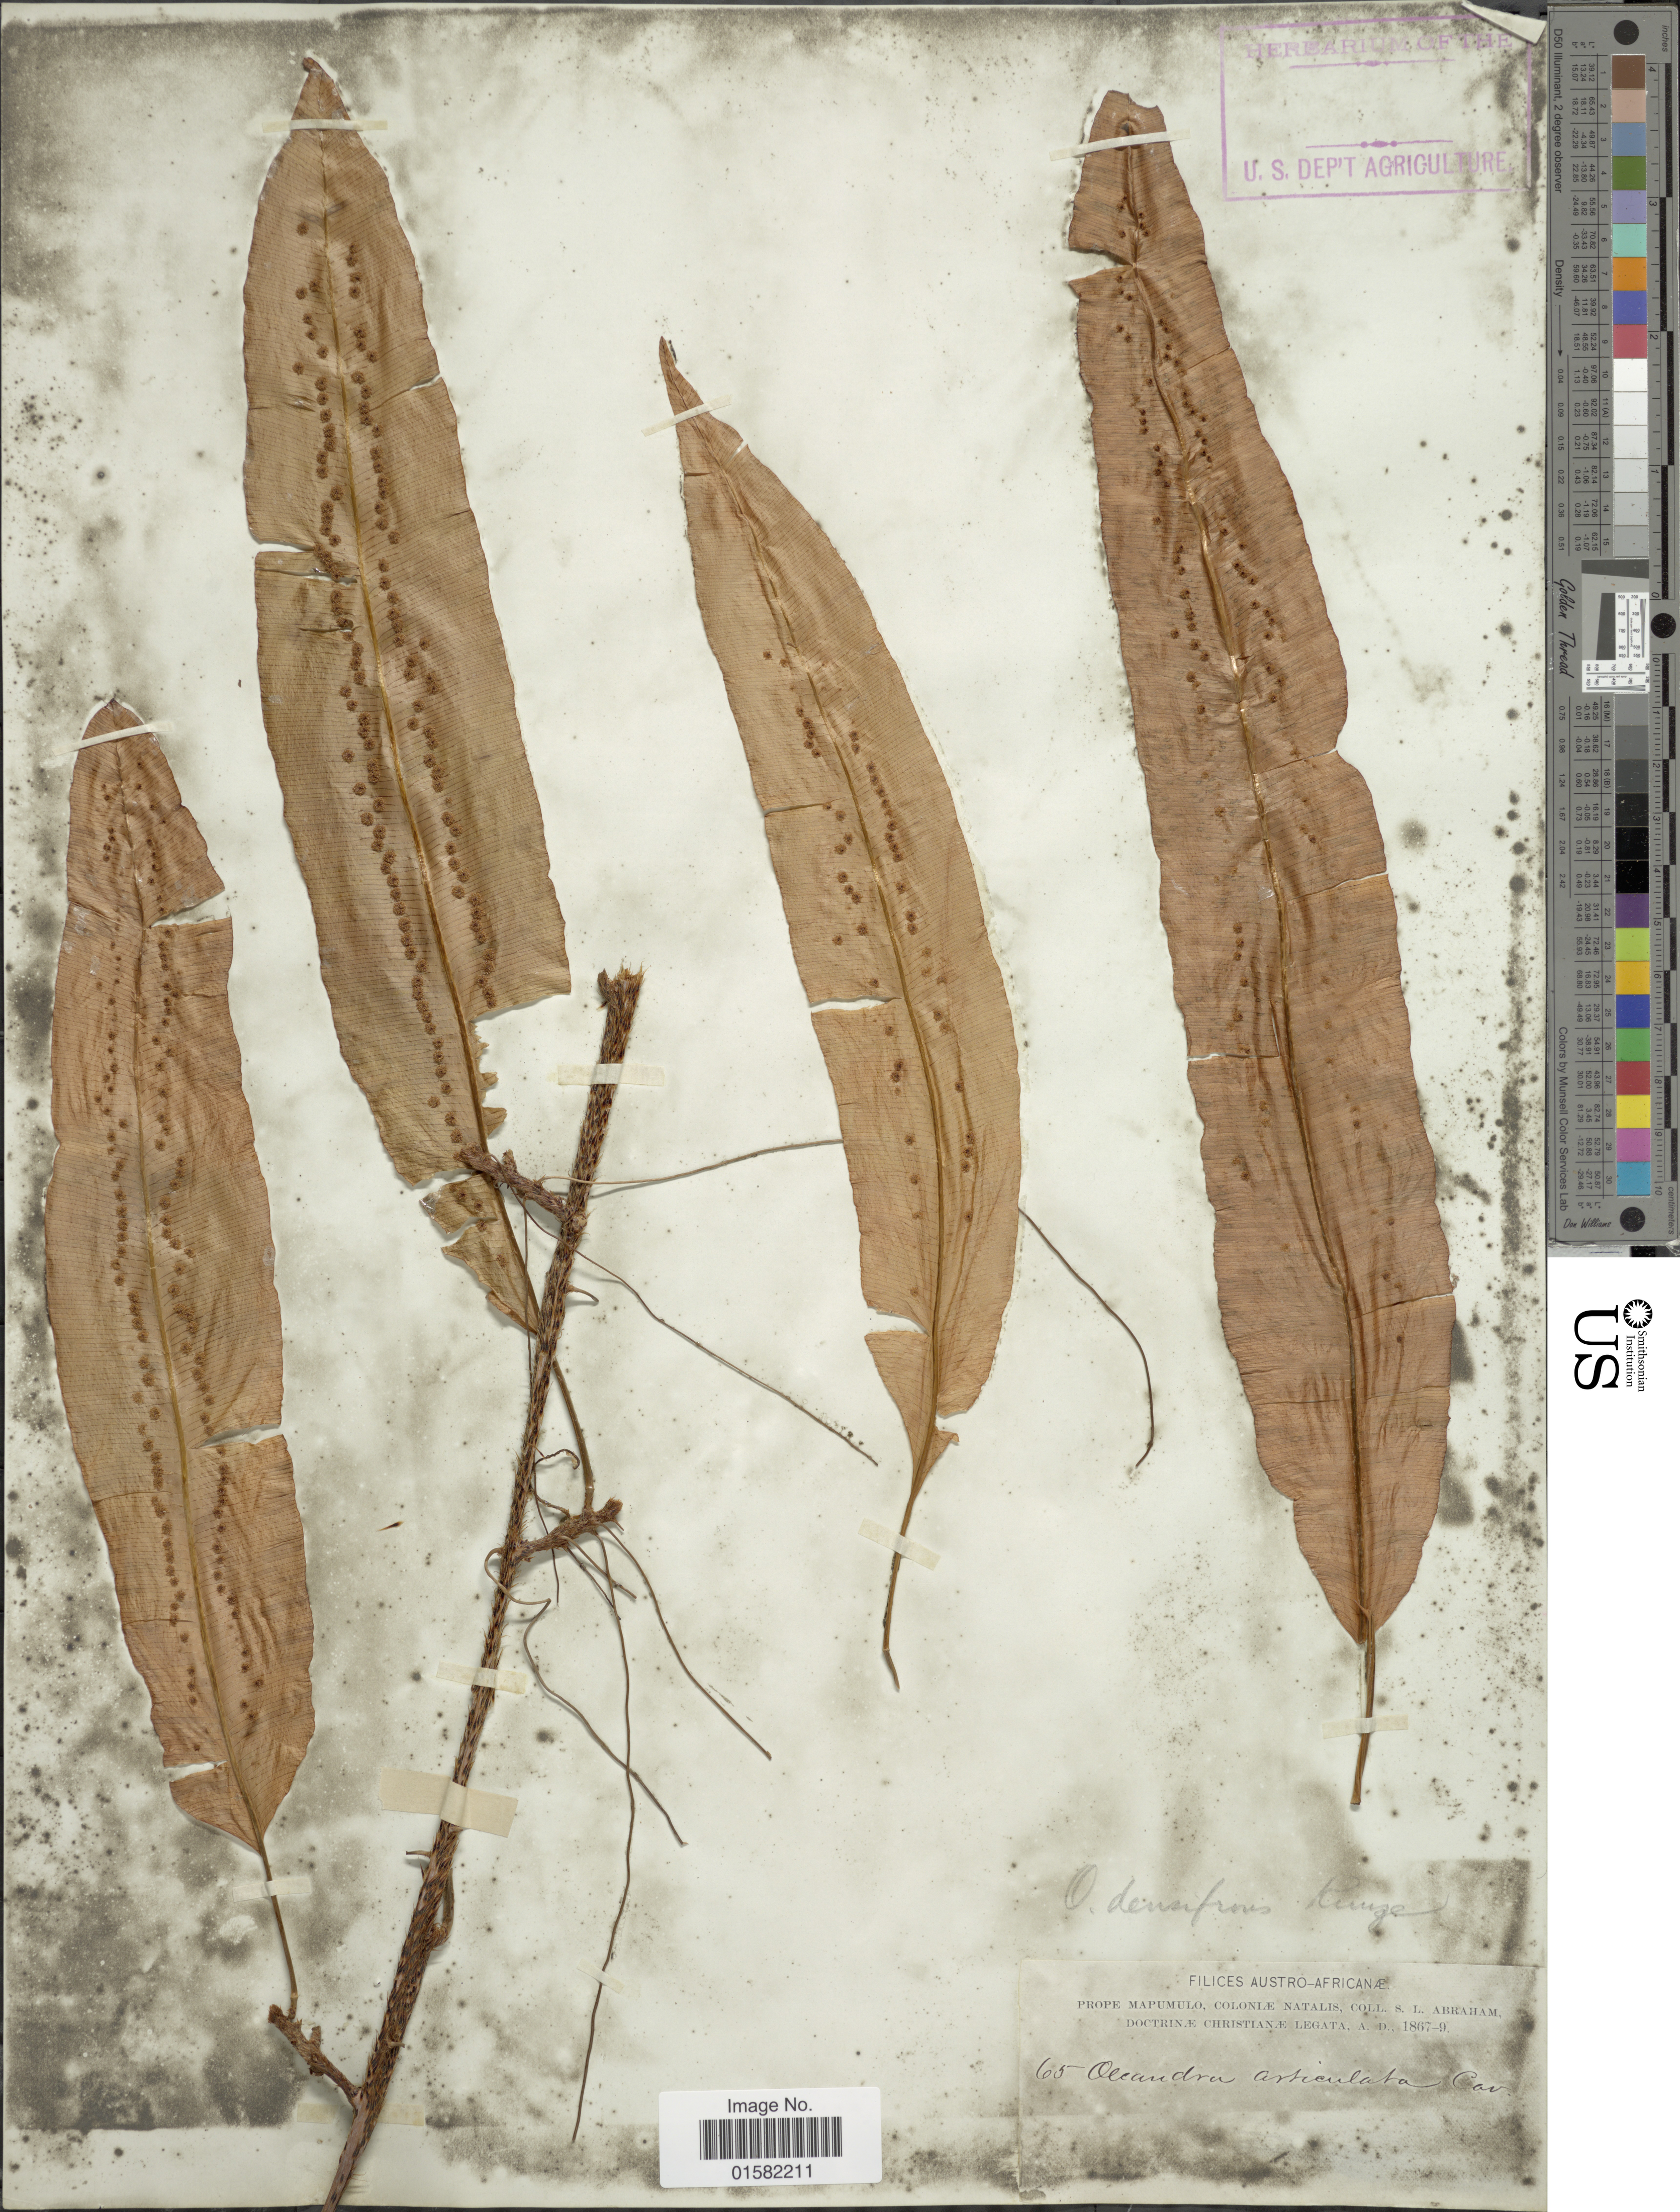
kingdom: Plantae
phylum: Tracheophyta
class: Polypodiopsida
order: Polypodiales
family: Oleandraceae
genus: Oleandra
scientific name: Oleandra articulata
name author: (Sw.) C. Presl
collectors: S. Abraham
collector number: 65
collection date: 1867/1869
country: South Africa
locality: prope Mapumulo